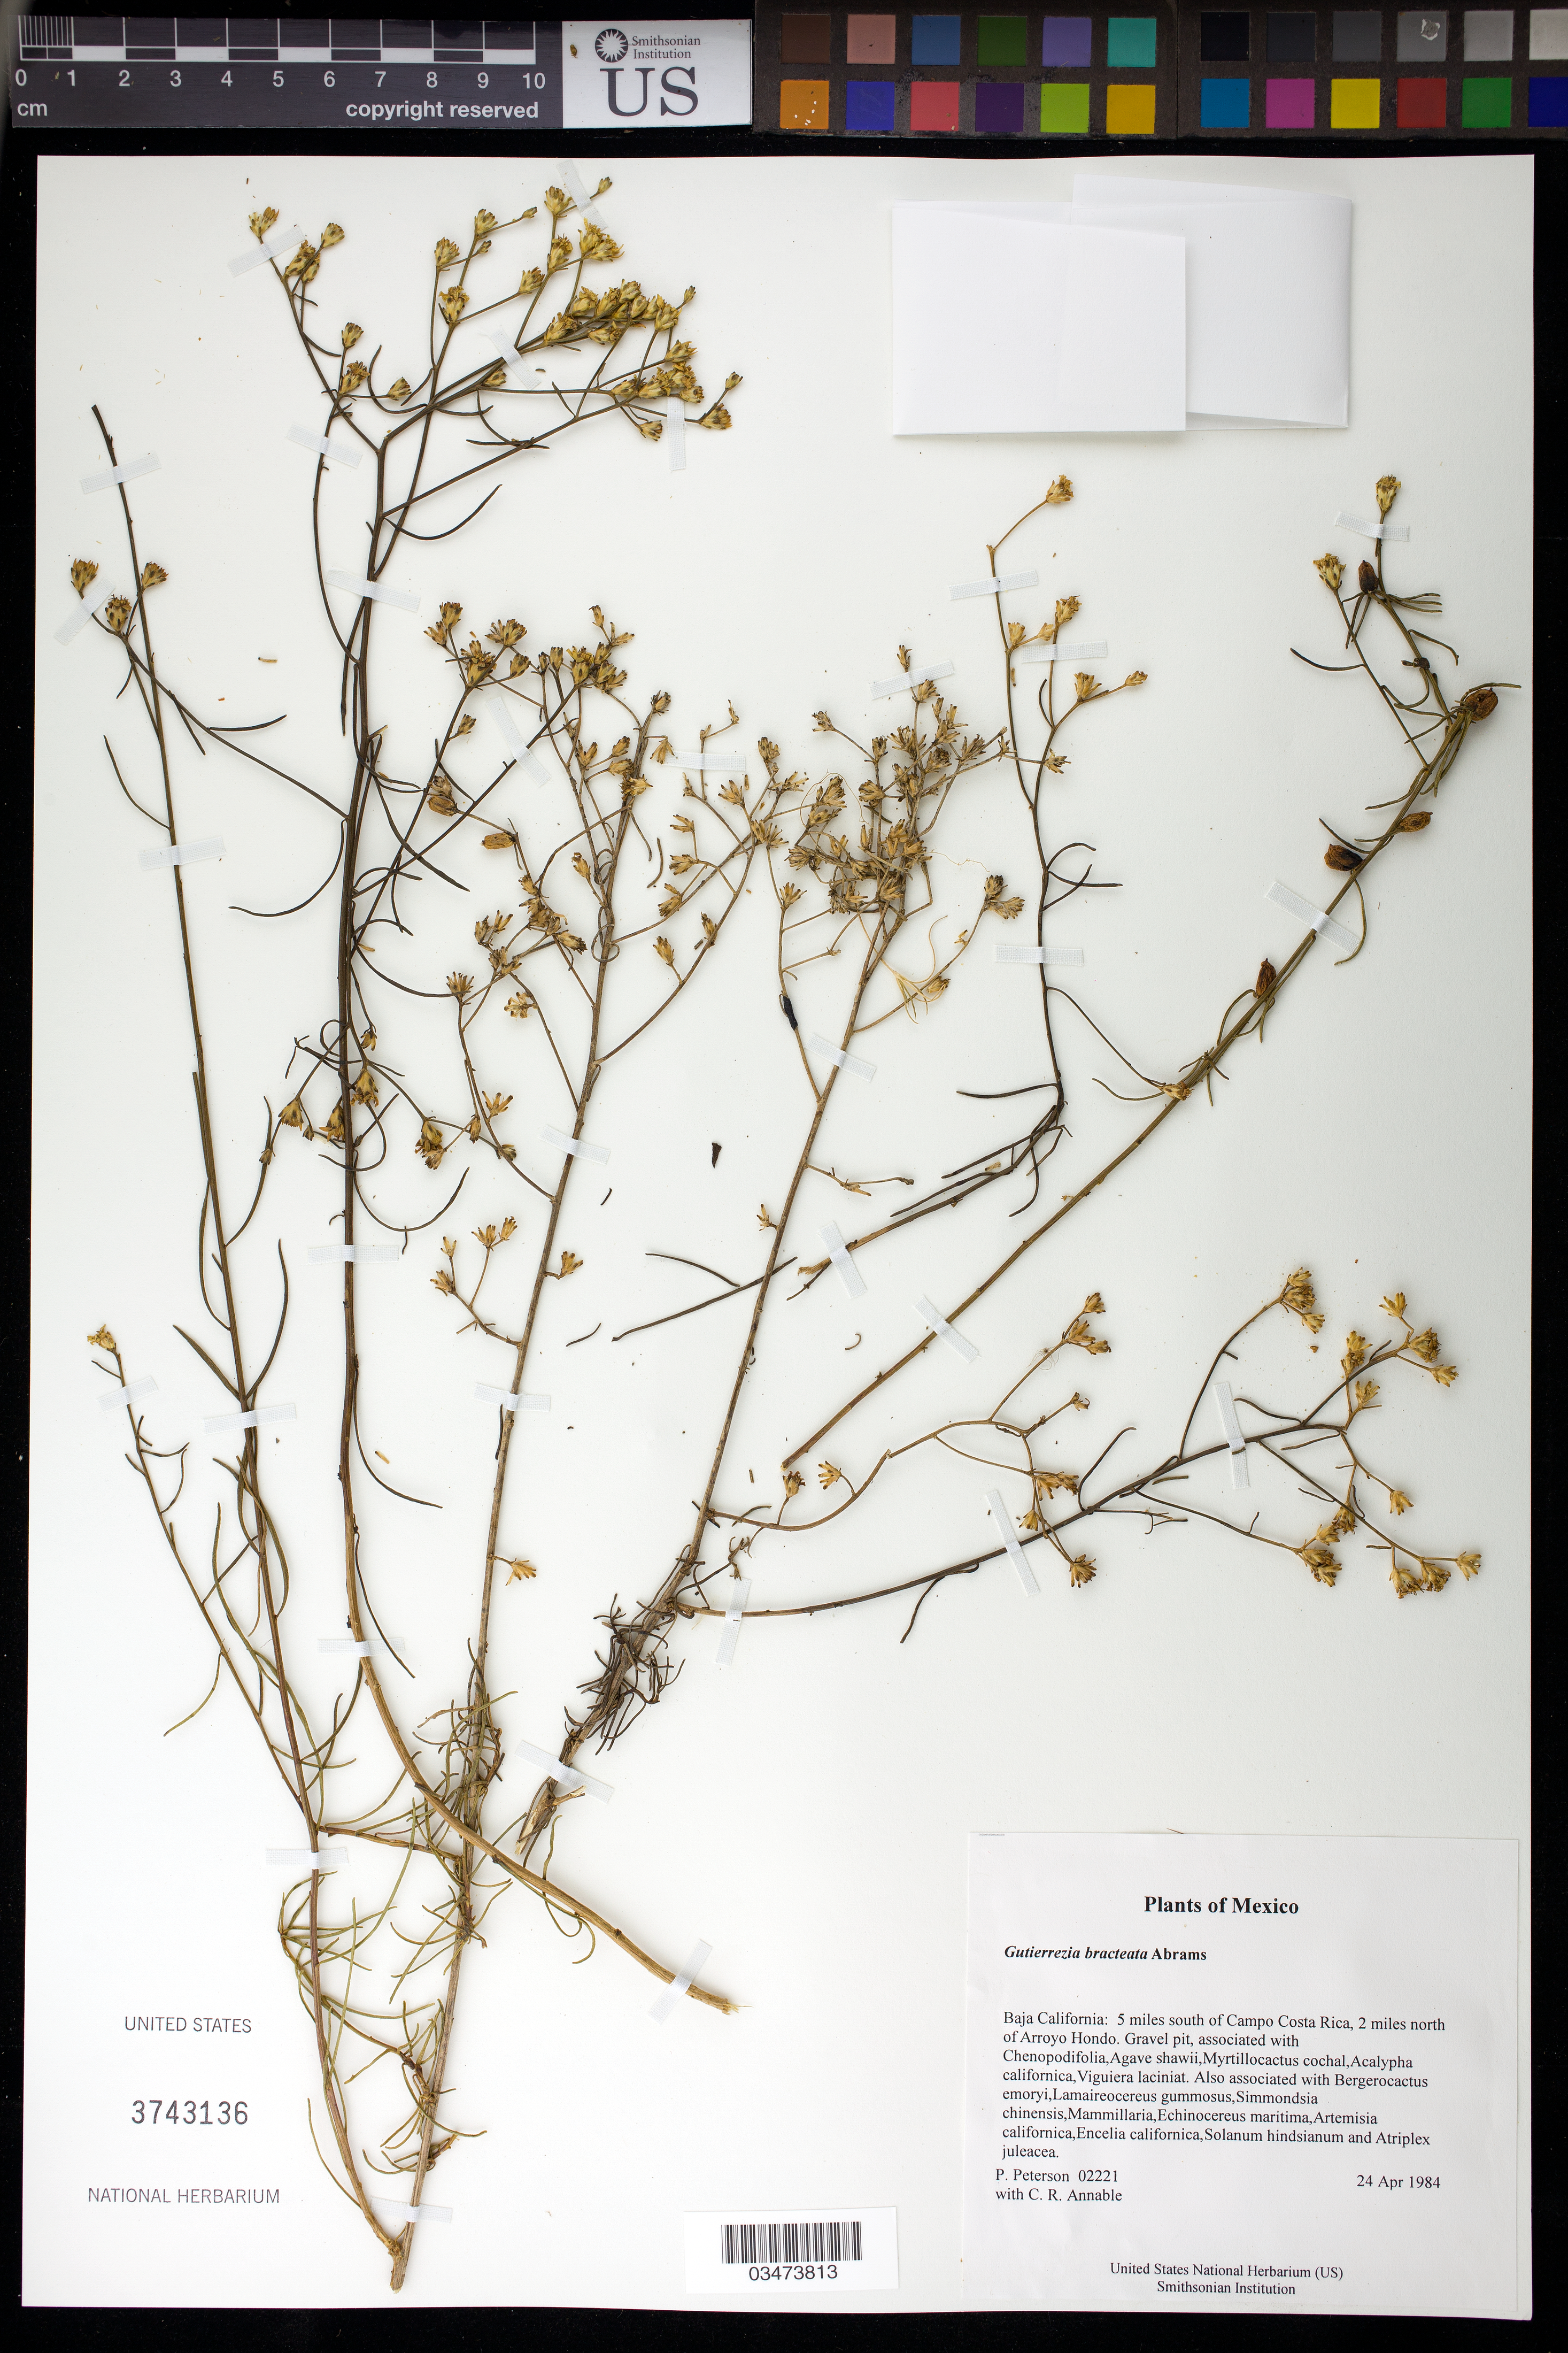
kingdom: Plantae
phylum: Tracheophyta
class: Magnoliopsida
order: Asterales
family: Asteraceae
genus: Gutierrezia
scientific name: Gutierrezia bracteata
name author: Abrams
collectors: P. M. Peterson & C. R. Annable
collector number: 02221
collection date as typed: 24 Apr 1984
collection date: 1984-04-24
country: Mexico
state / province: Baja California Norte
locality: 5 miles south of Campo Costa Rica, 2 miles north of Arroyo Hondo.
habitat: Gravel pit, associated with Chenopodifolia,Agave shawii,Myrtillocactus cochal,Acalypha californica,Viguiera laciniat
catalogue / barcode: US 3743136